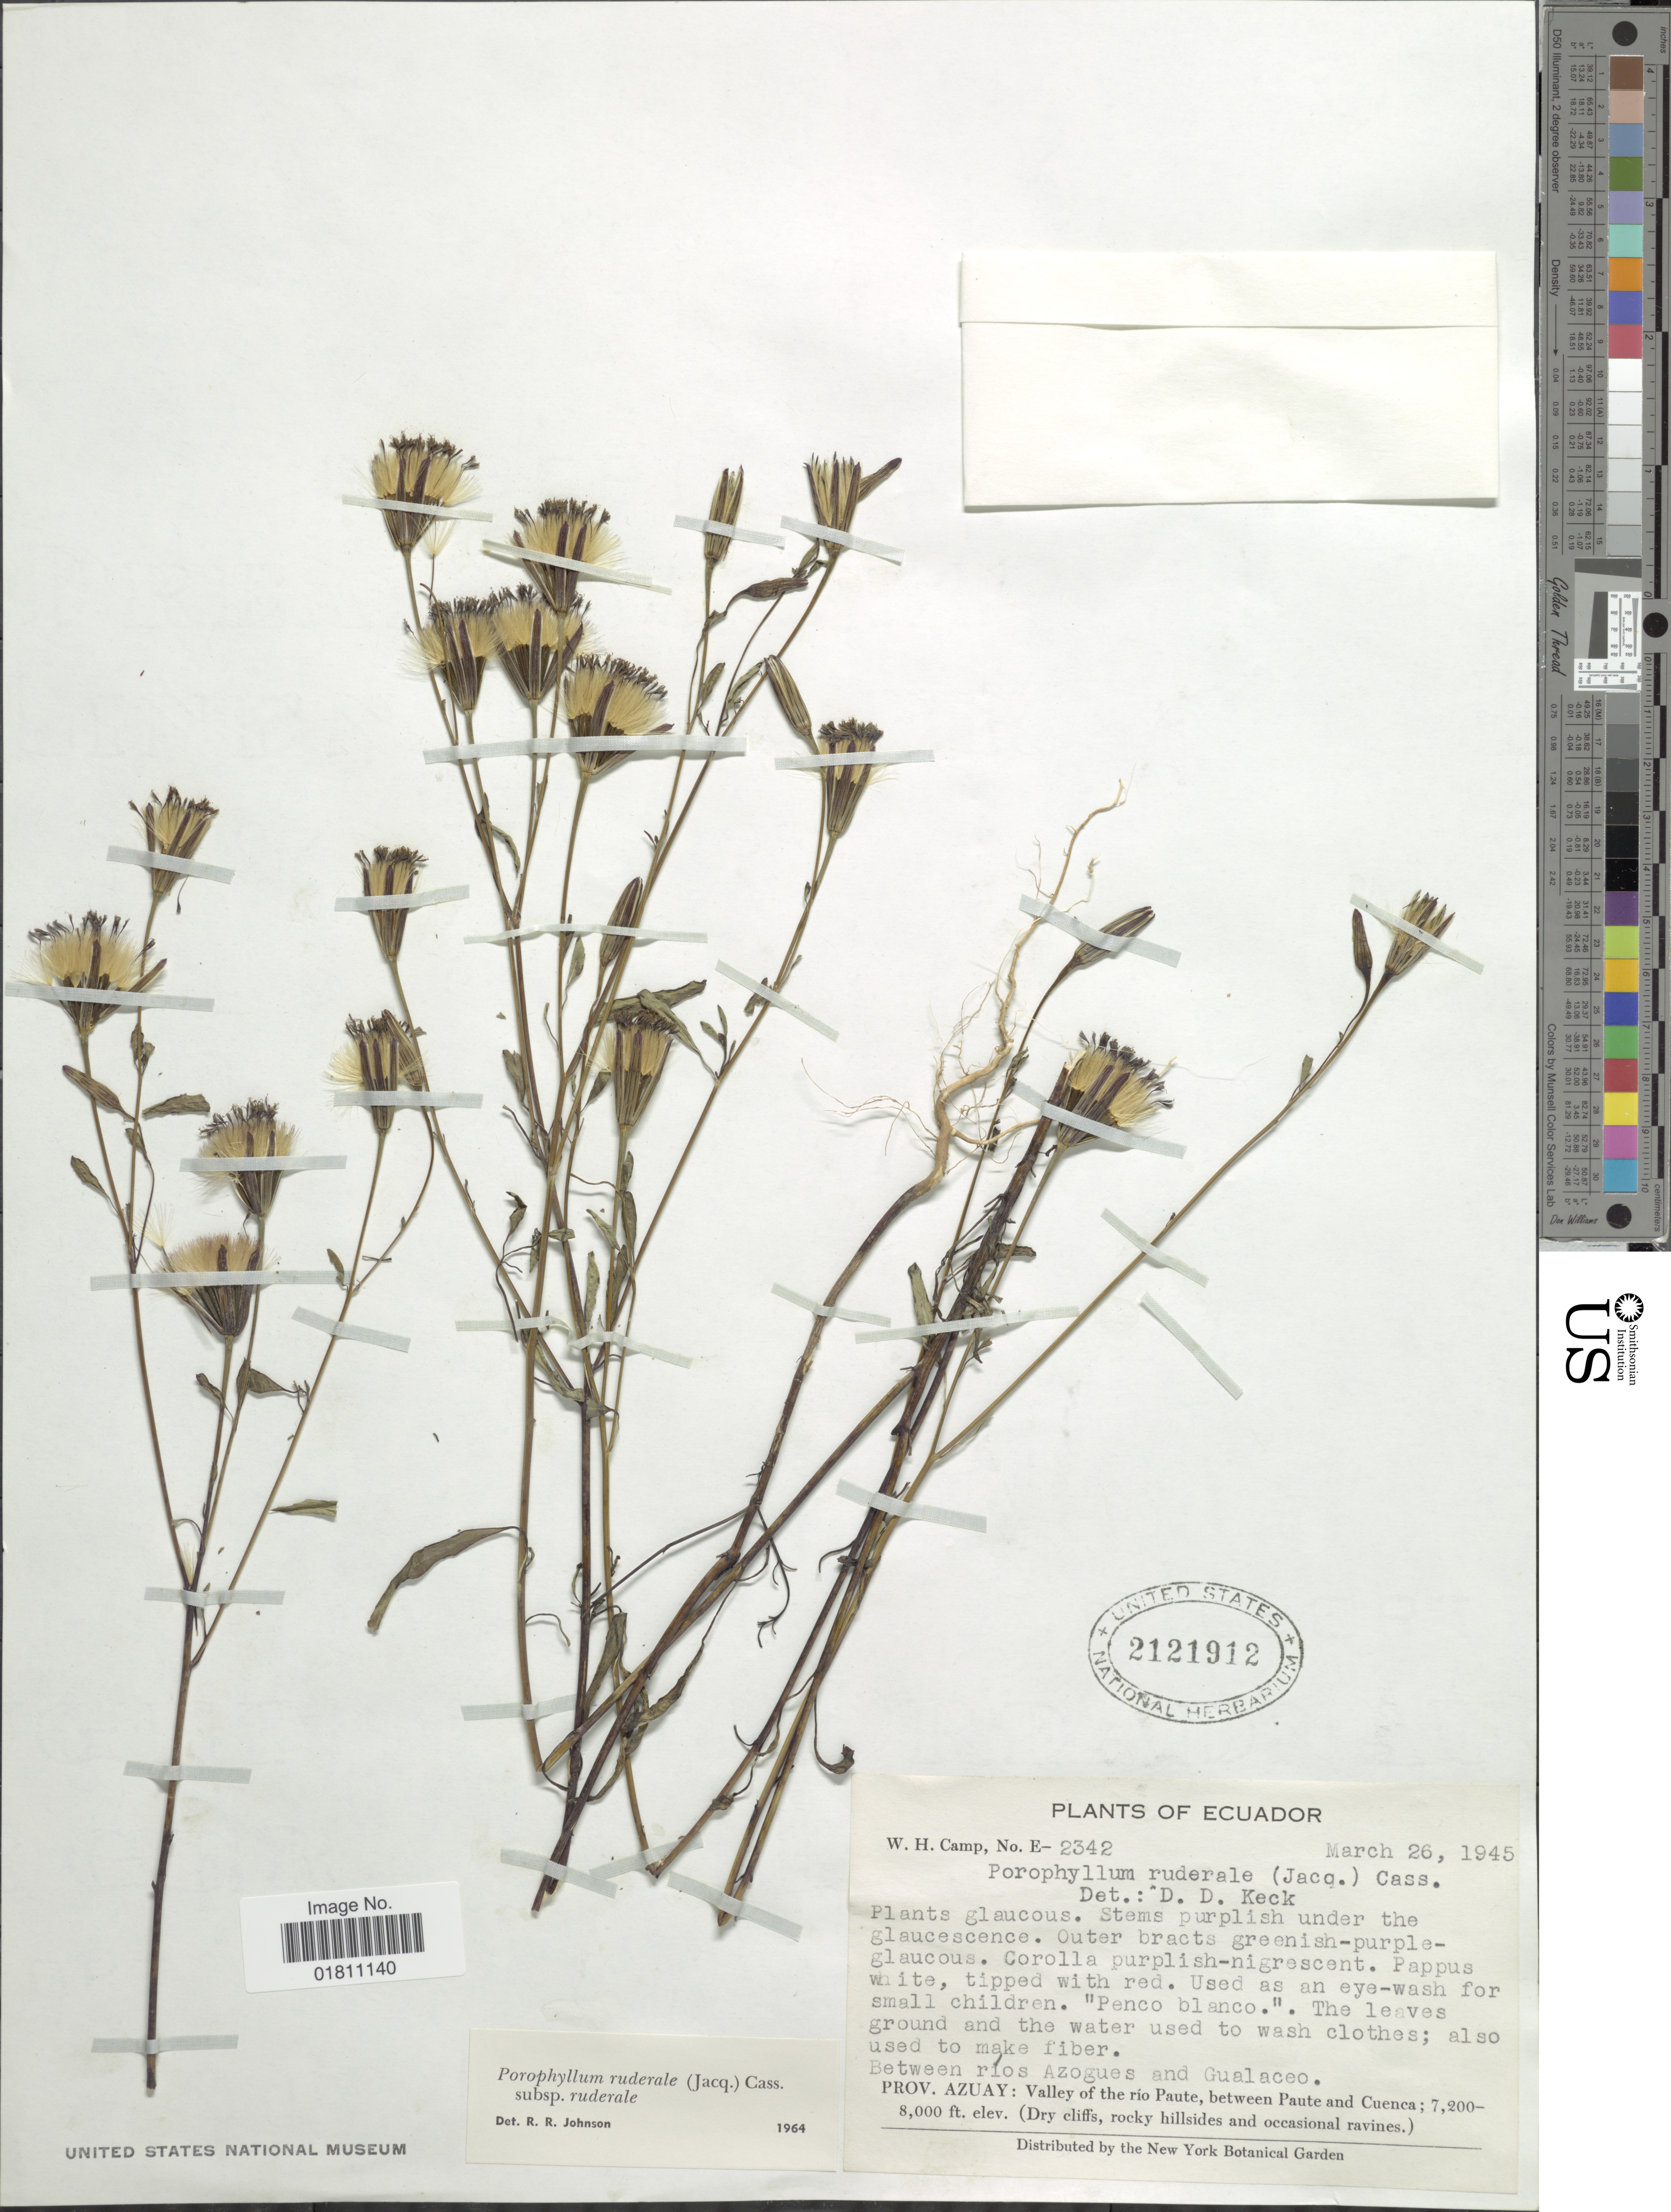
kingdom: Plantae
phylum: Tracheophyta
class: Magnoliopsida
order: Asterales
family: Asteraceae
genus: Porophyllum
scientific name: Porophyllum ruderale subsp. ruderale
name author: (Jacq.) Cass.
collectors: W. H. Camp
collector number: E-2342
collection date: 1945-03-26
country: Ecuador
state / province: Azuay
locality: Between ríos Azogues and Gualaceo. Valley of the río Paute, between Paute and Cuenca (Dry cliffs, rocky hillsides and occasional ravines)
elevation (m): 2195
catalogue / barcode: US 2121912